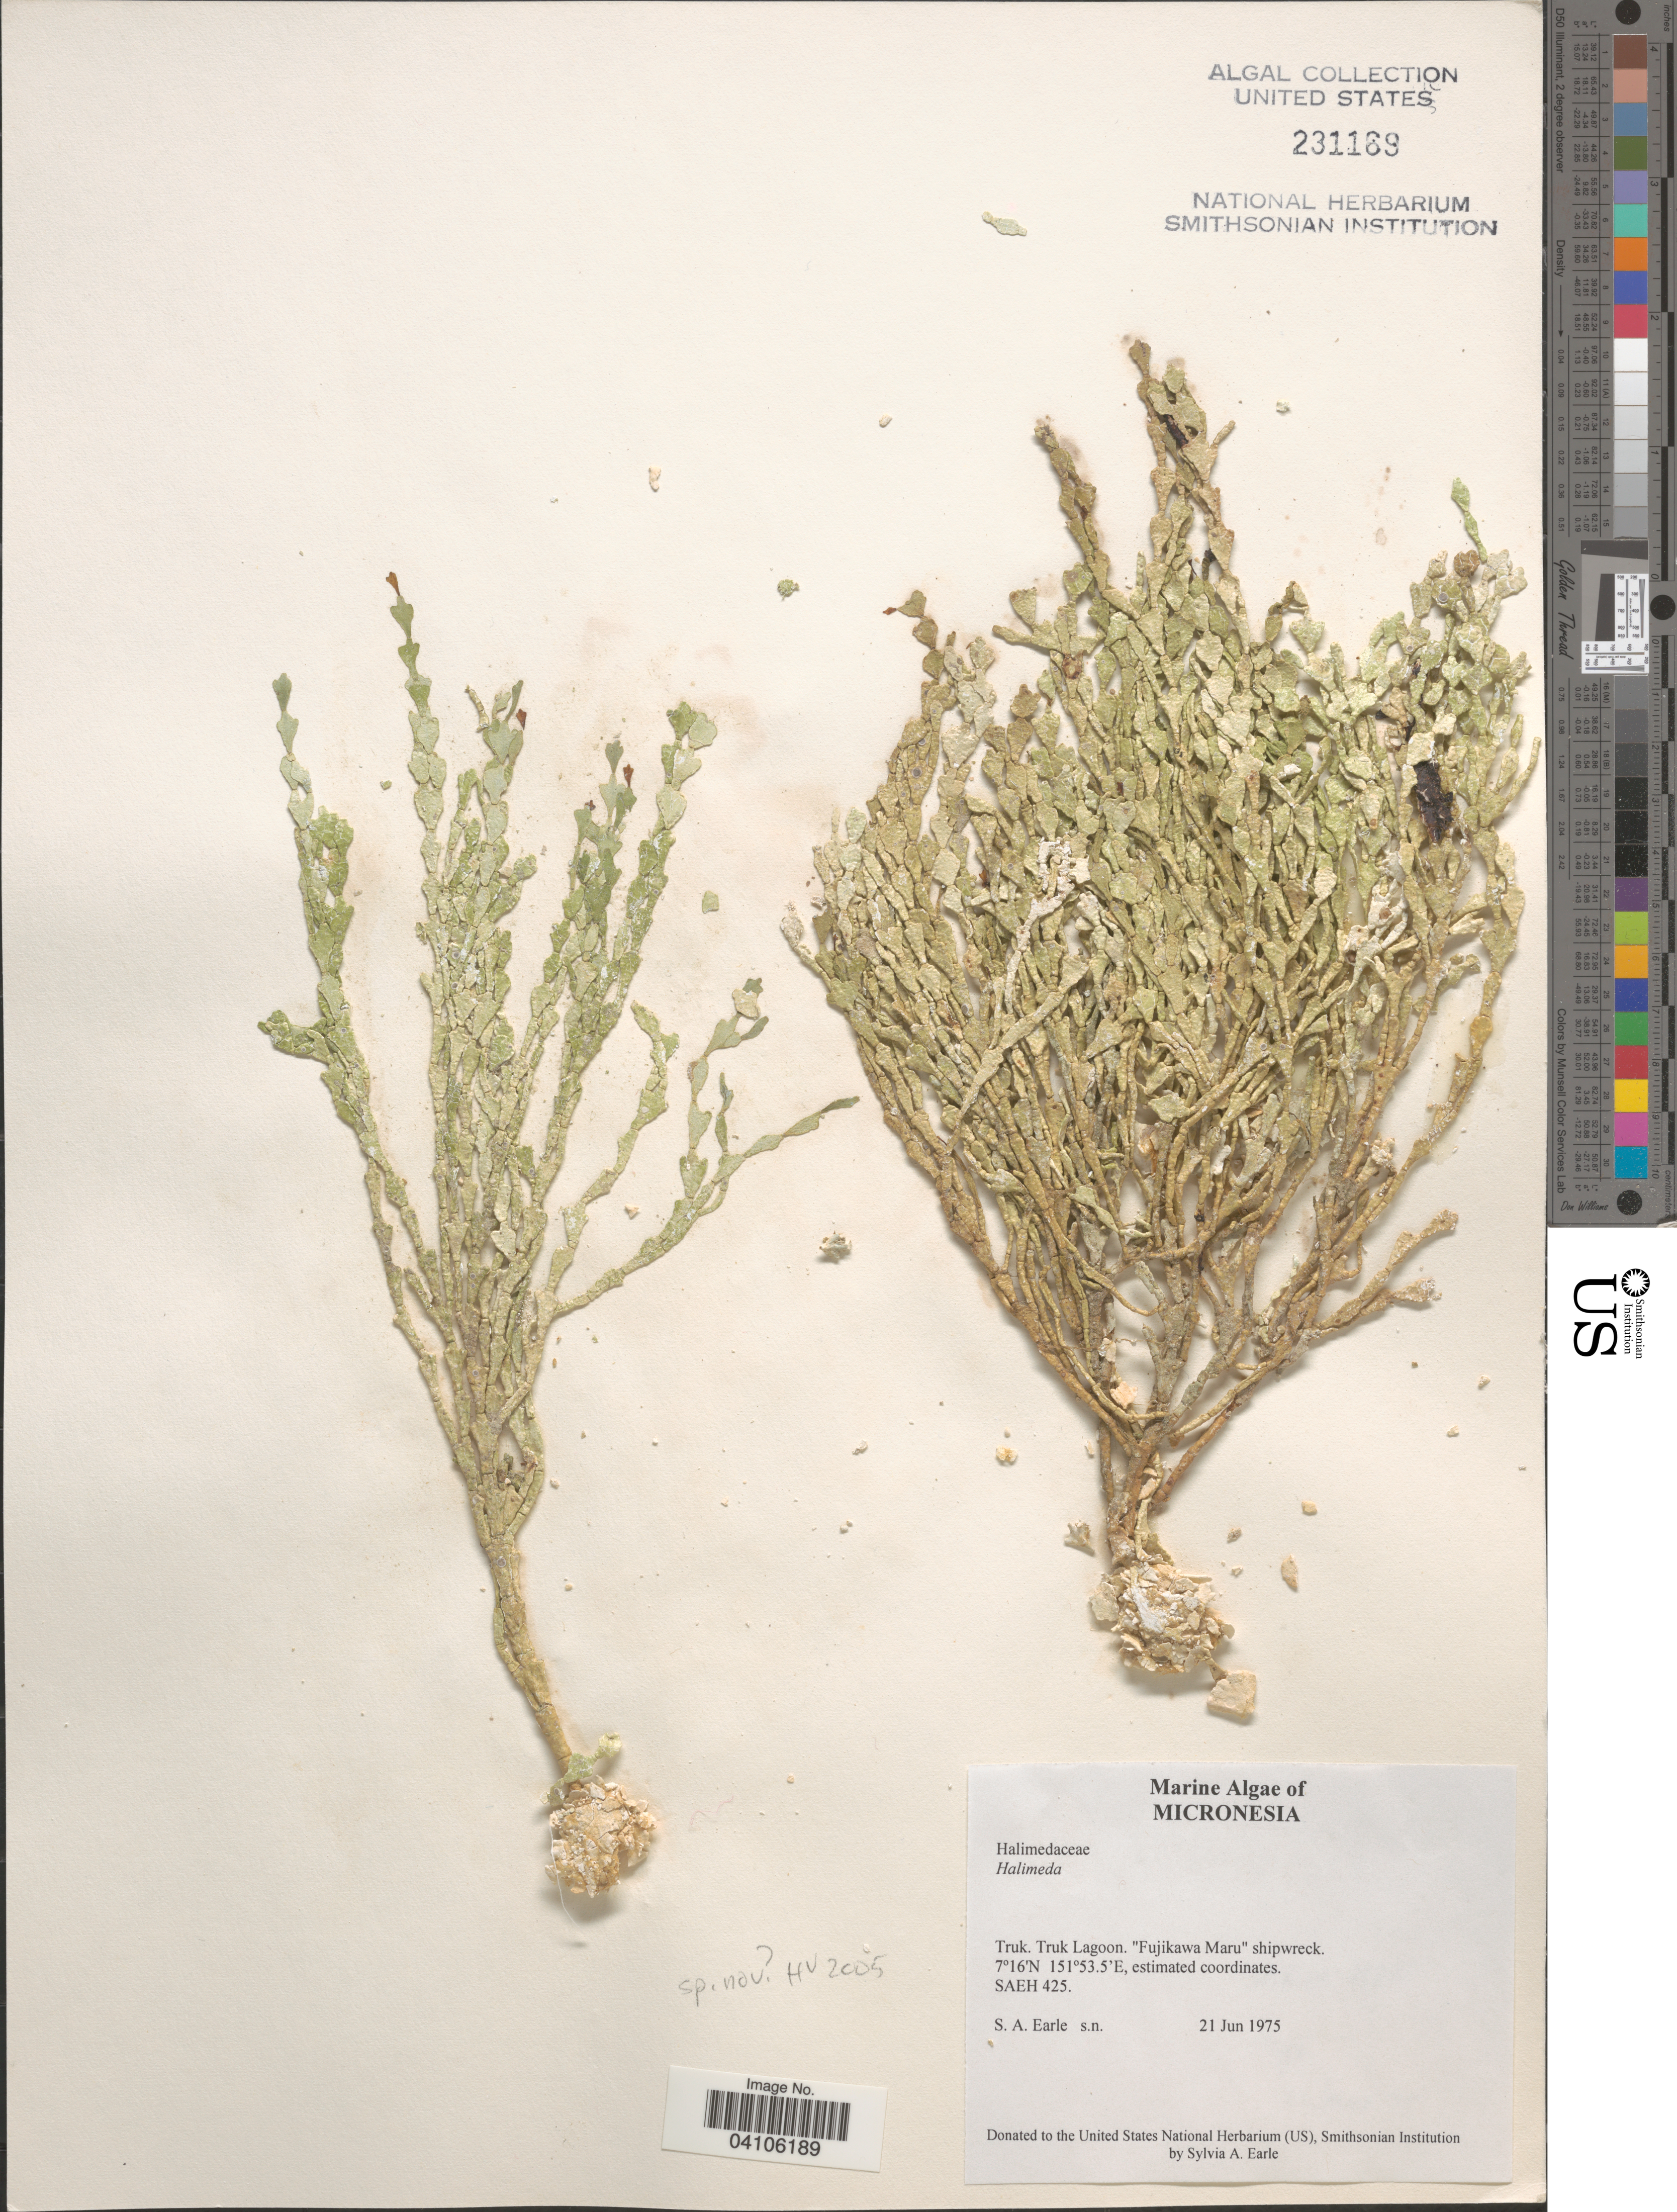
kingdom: Plantae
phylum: Chlorophyta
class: Ulvophyceae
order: Bryopsidales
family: Halimedaceae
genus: Halimeda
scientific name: Halimeda sp.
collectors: S. A. Earle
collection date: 1975-06-21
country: Micronesia, Federated States of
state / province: Truk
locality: Truk Lagoon. "Fujikawa Maru" shipwreck. SAEH 425.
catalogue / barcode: US 231169